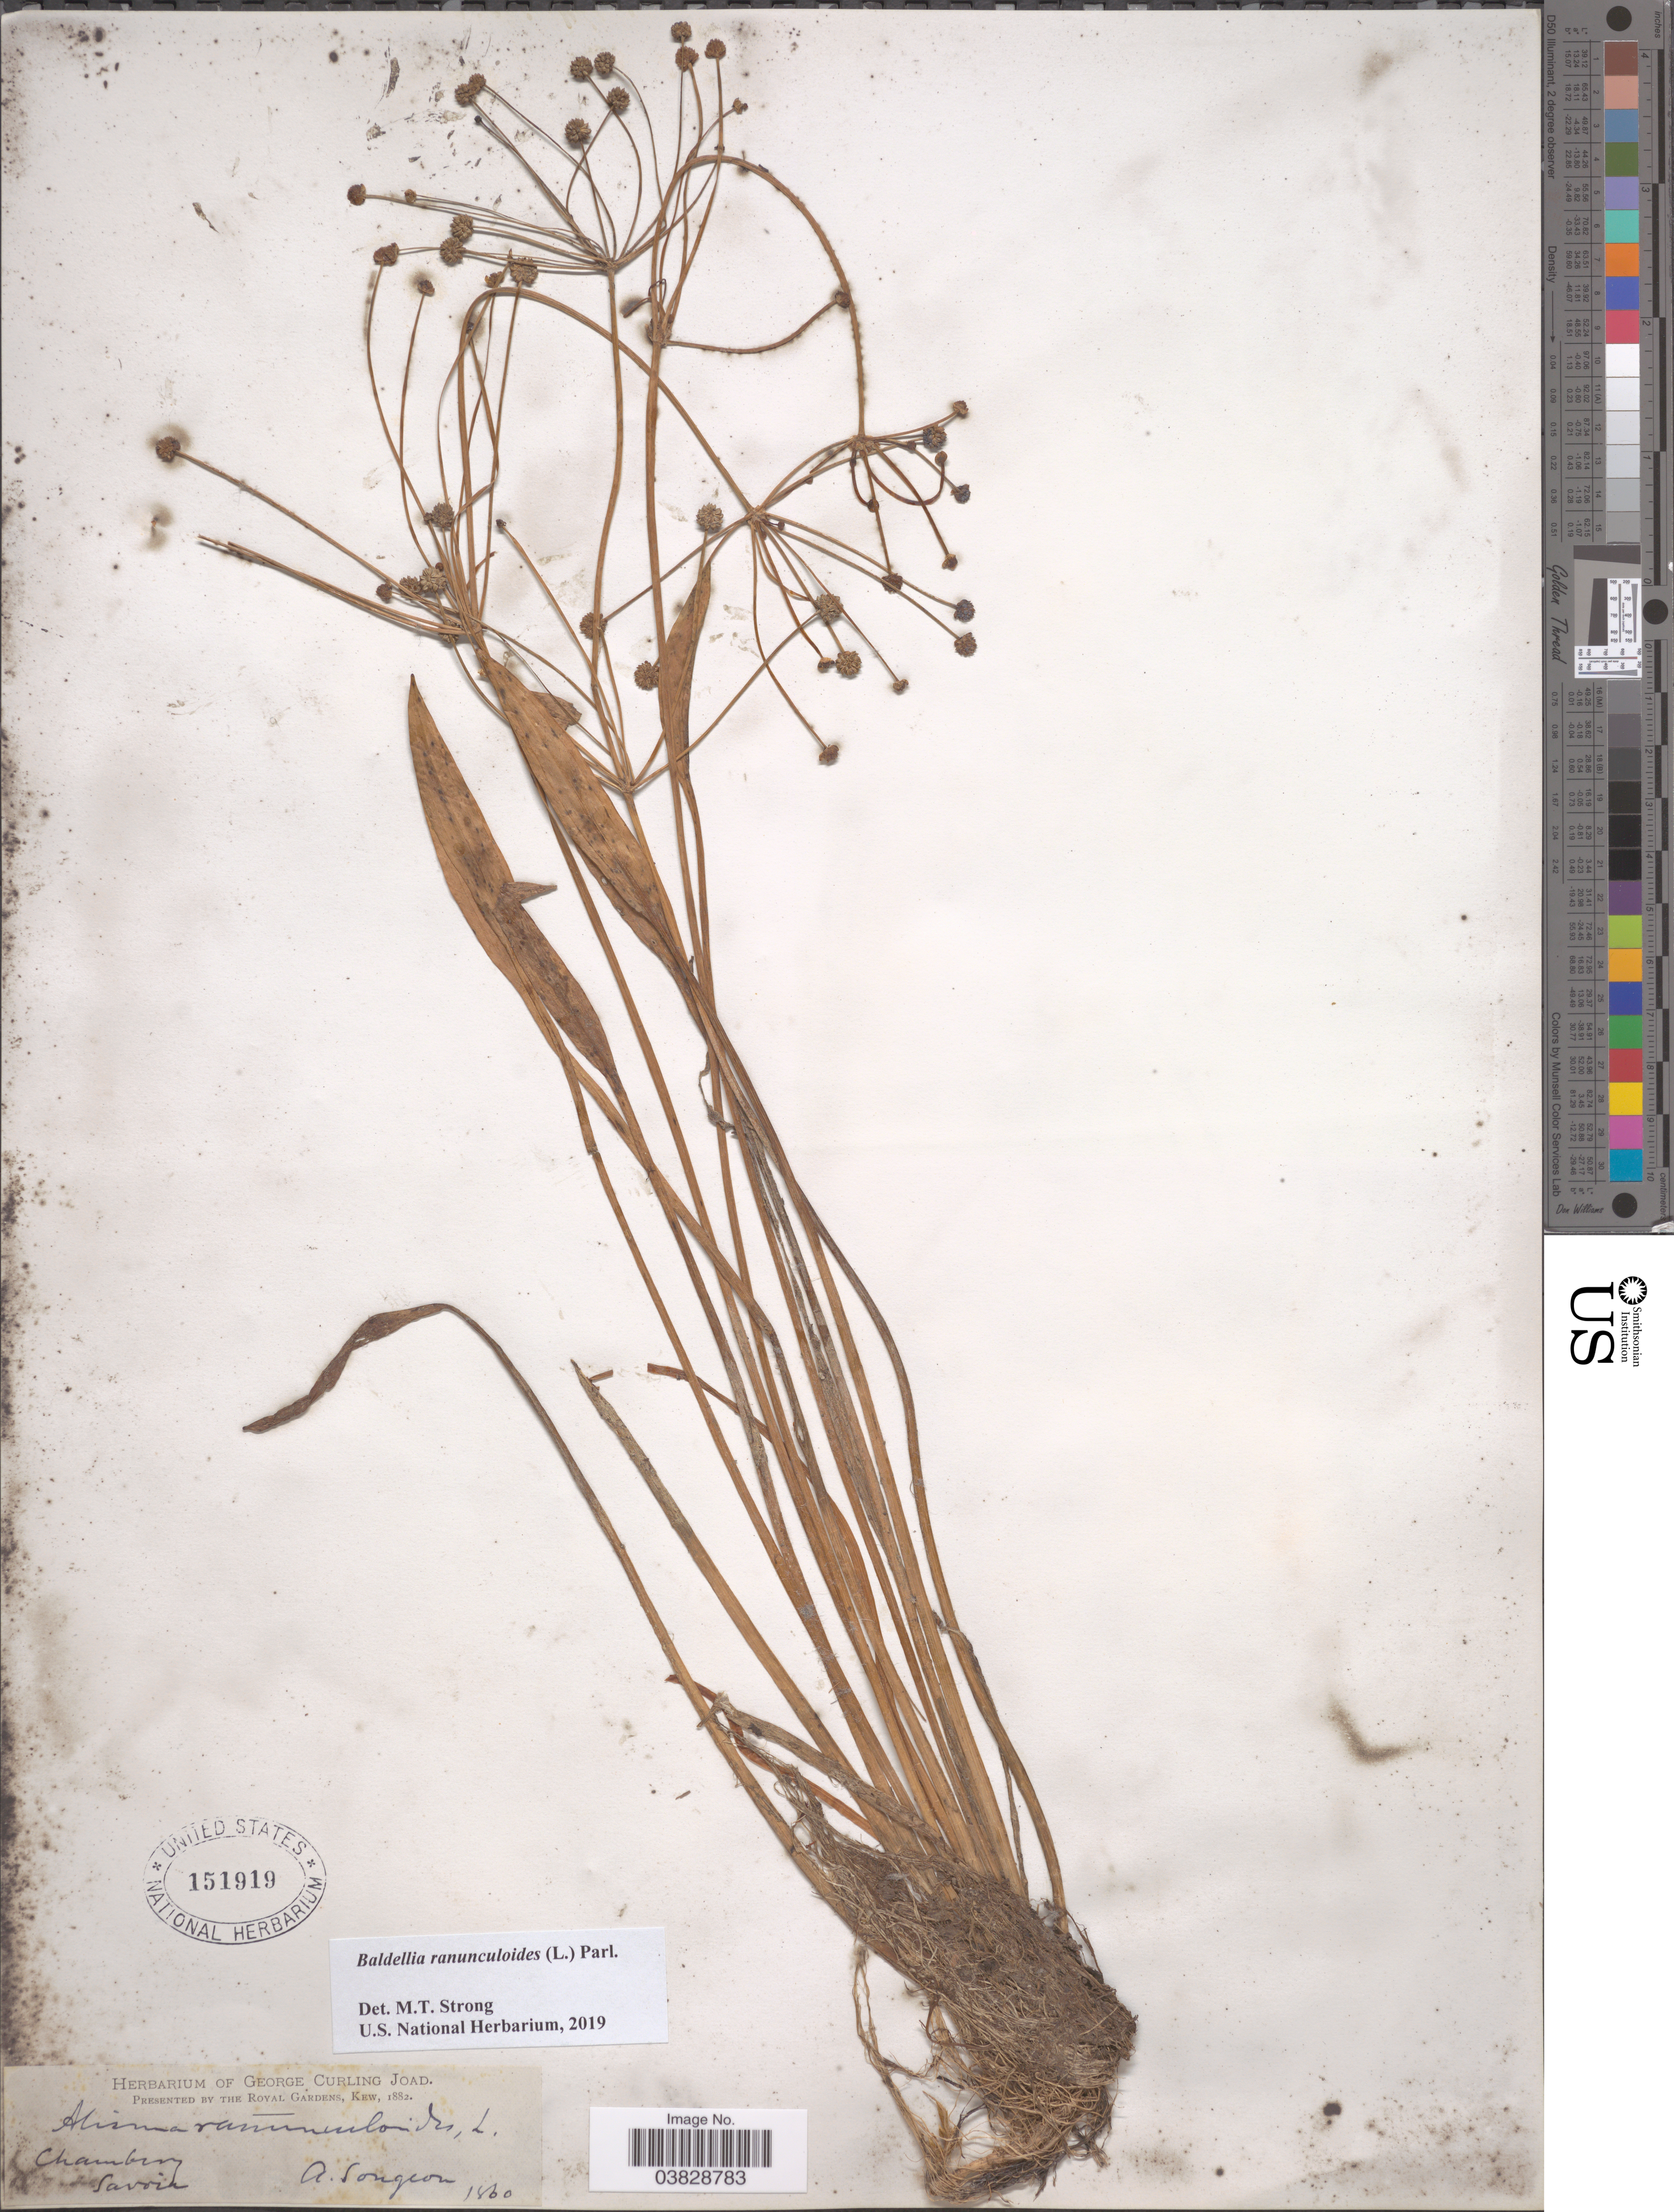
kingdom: Plantae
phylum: Tracheophyta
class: Liliopsida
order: Alismatales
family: Alismataceae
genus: Baldellia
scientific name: Baldellia ranunculoides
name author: (L.) Parl.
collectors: A. Songeon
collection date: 1860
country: France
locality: Chamberry. Savoie.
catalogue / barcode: US 151919